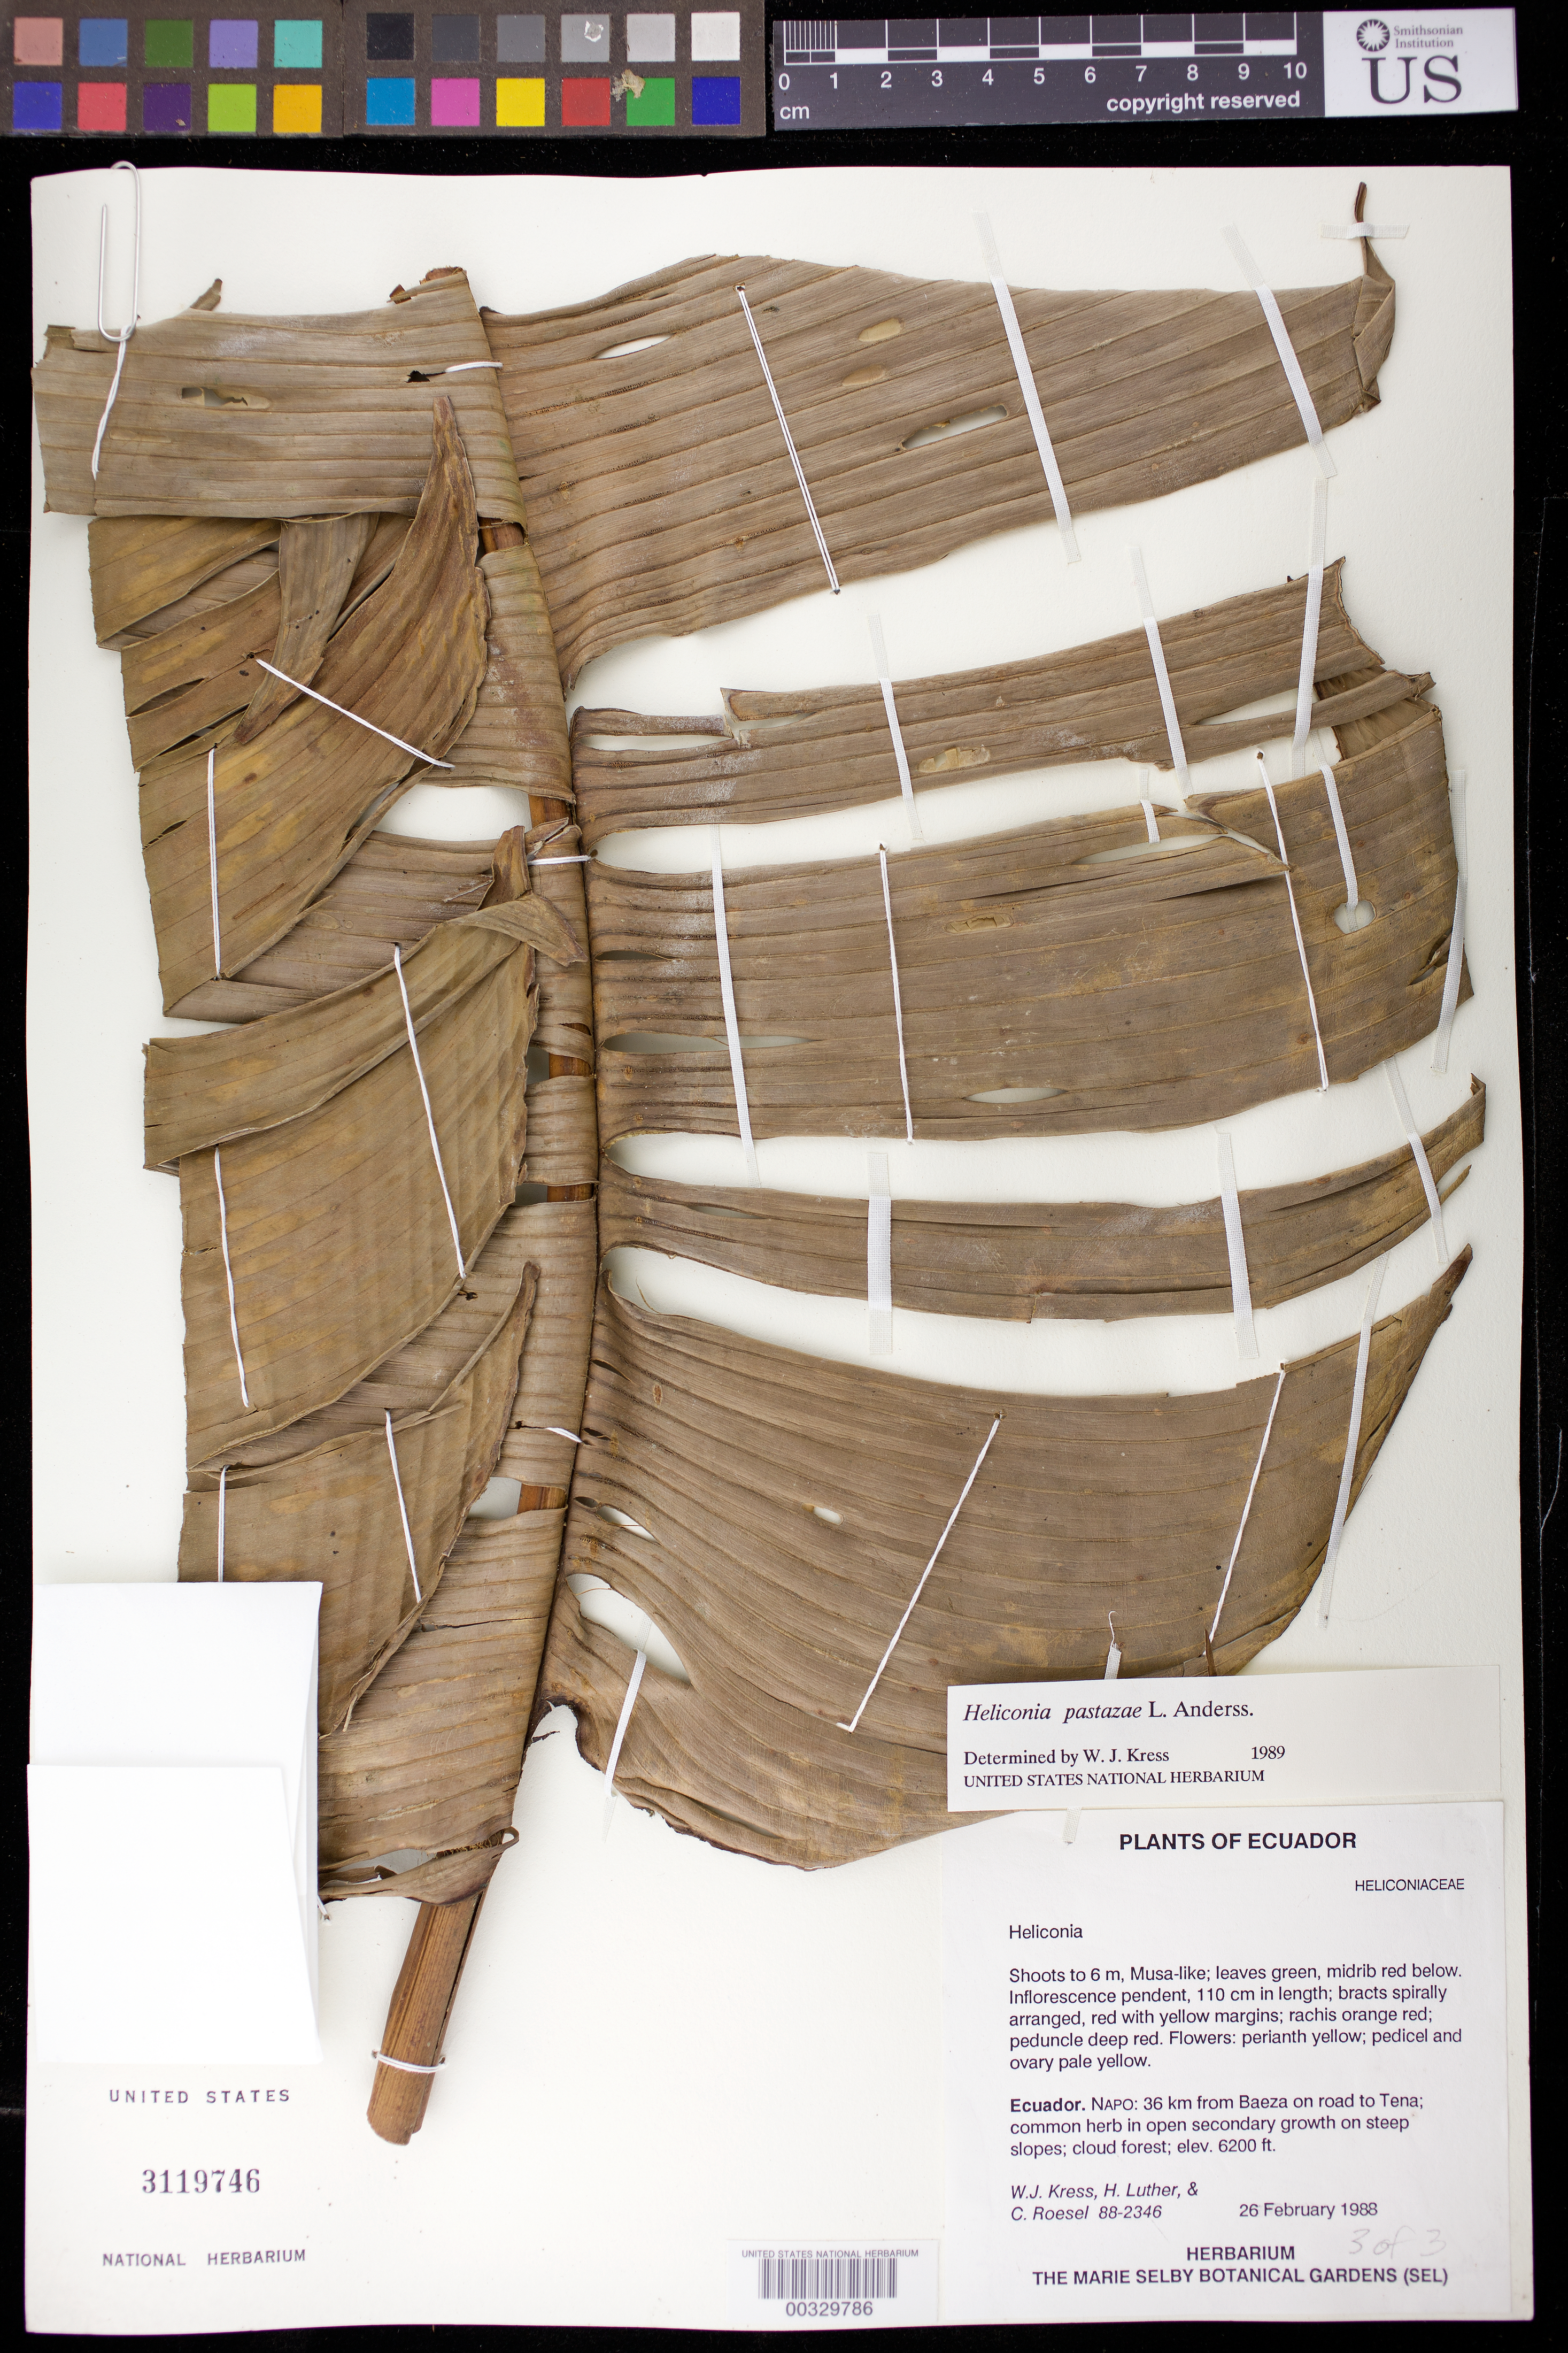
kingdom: Plantae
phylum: Tracheophyta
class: Liliopsida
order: Zingiberales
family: Heliconiaceae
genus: Heliconia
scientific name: Heliconia pastazae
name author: L. Andersson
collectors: W. J. Kress, Harry E. Luther & C. S. Roesel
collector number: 88-2346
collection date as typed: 26 Feb 1988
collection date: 1988-02-26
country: Ecuador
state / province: Napo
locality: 36 km from baeza on road to Tena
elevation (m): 1890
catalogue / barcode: US 3119746